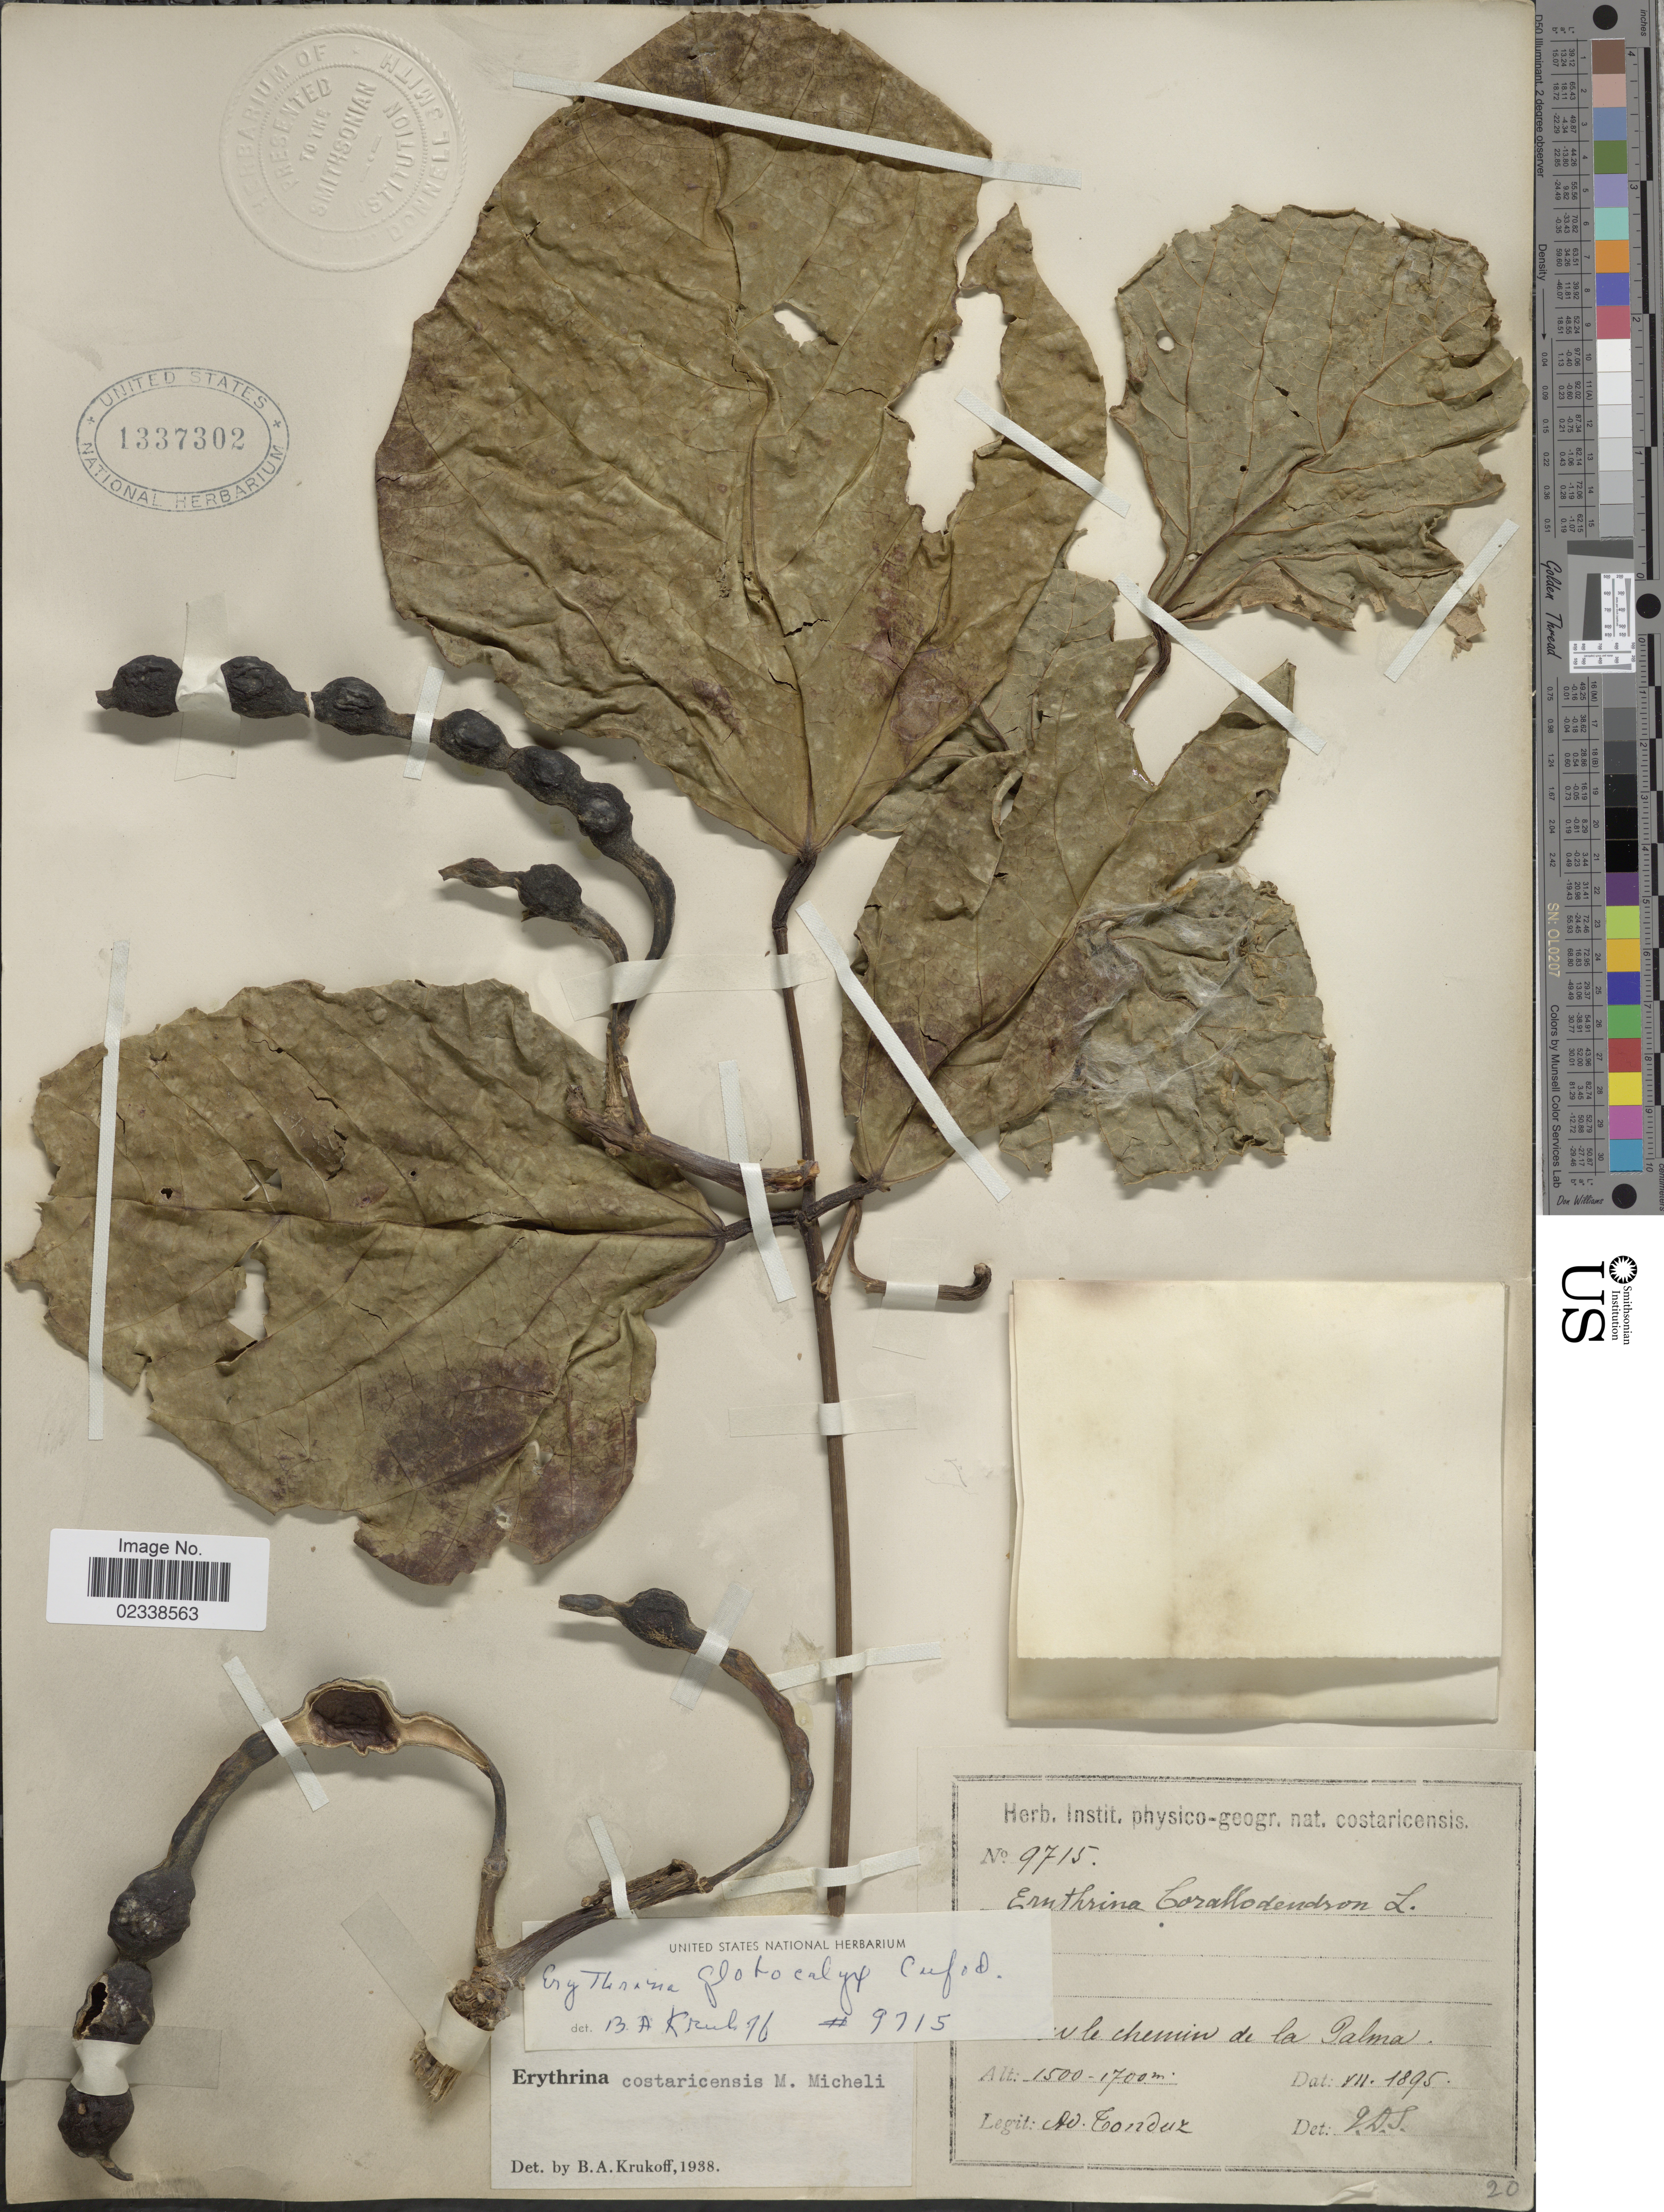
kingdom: Plantae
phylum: Tracheophyta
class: Magnoliopsida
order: Fabales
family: Fabaceae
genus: Erythrina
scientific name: Erythrina globocalyx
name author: Porsch & Cufod.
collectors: A. Tonduz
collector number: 9715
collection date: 1895-08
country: Costa Rica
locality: Le chemin de la Palma.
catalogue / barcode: US 1337302